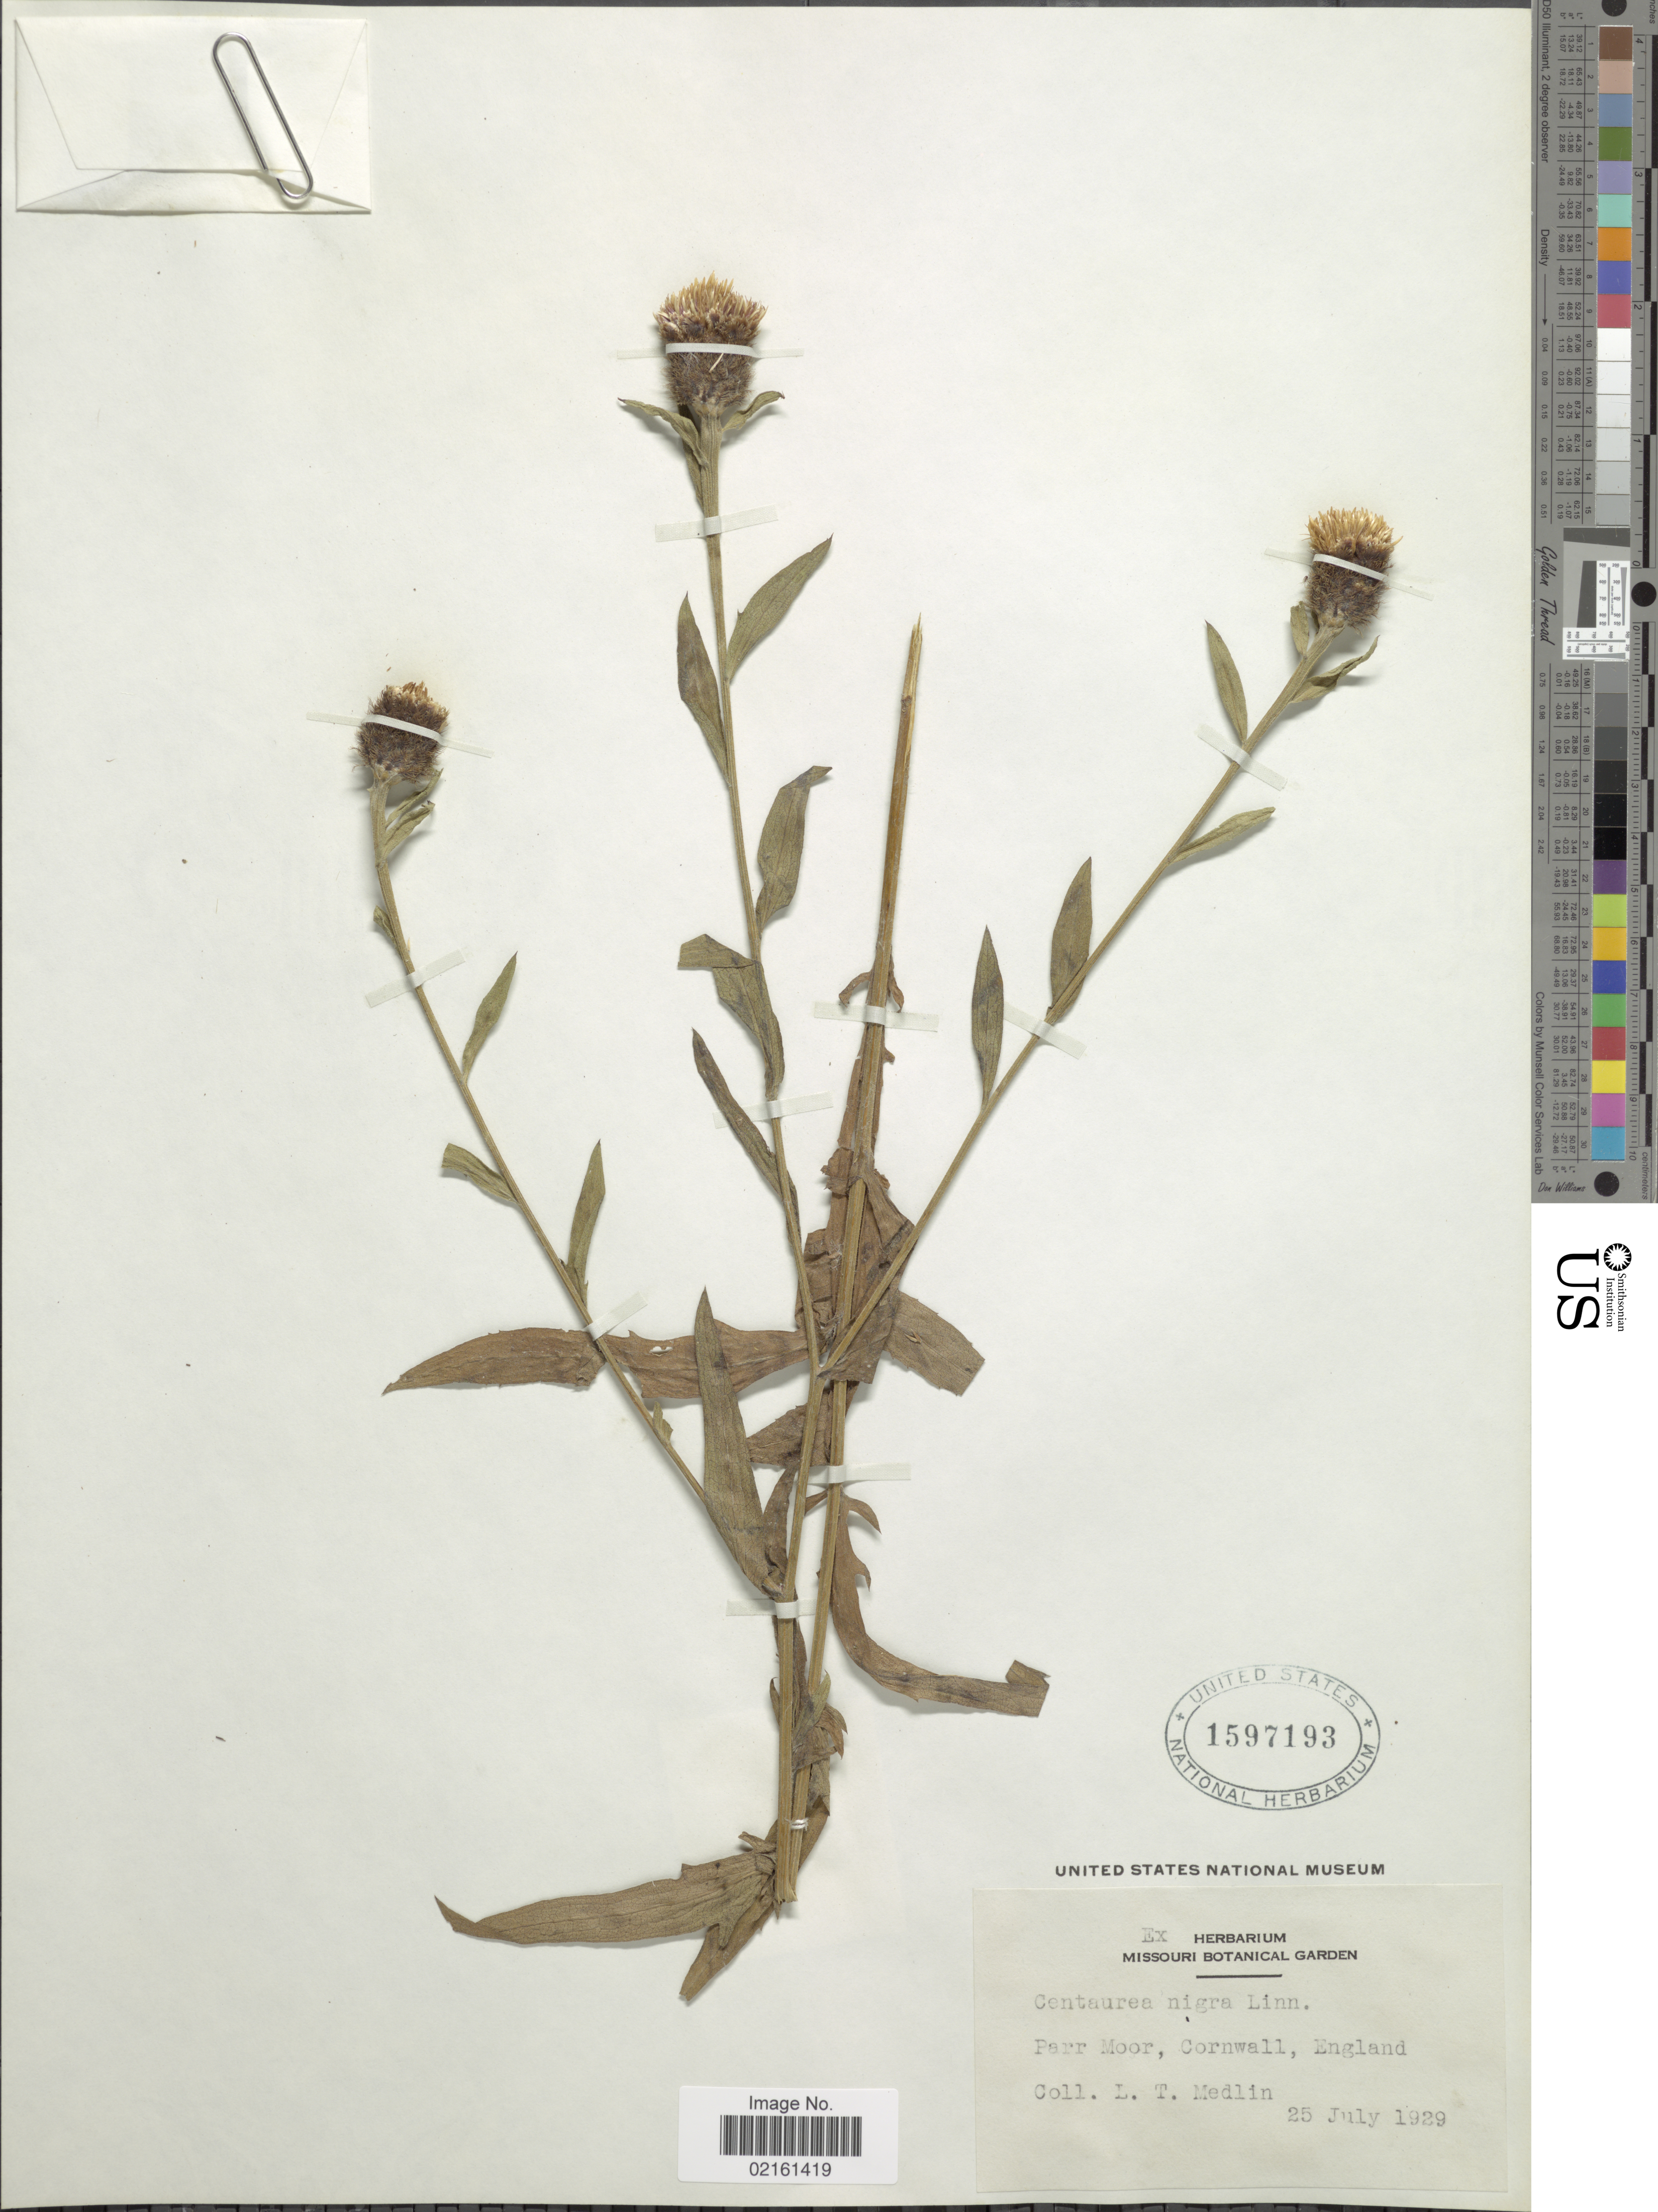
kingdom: Plantae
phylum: Tracheophyta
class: Magnoliopsida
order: Asterales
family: Asteraceae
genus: Centaurea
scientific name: Centaurea nigra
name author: L.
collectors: L. Medlin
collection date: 1929-07-25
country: United Kingdom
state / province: England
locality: Parr Moor, Cornwall, England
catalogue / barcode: US 1597193